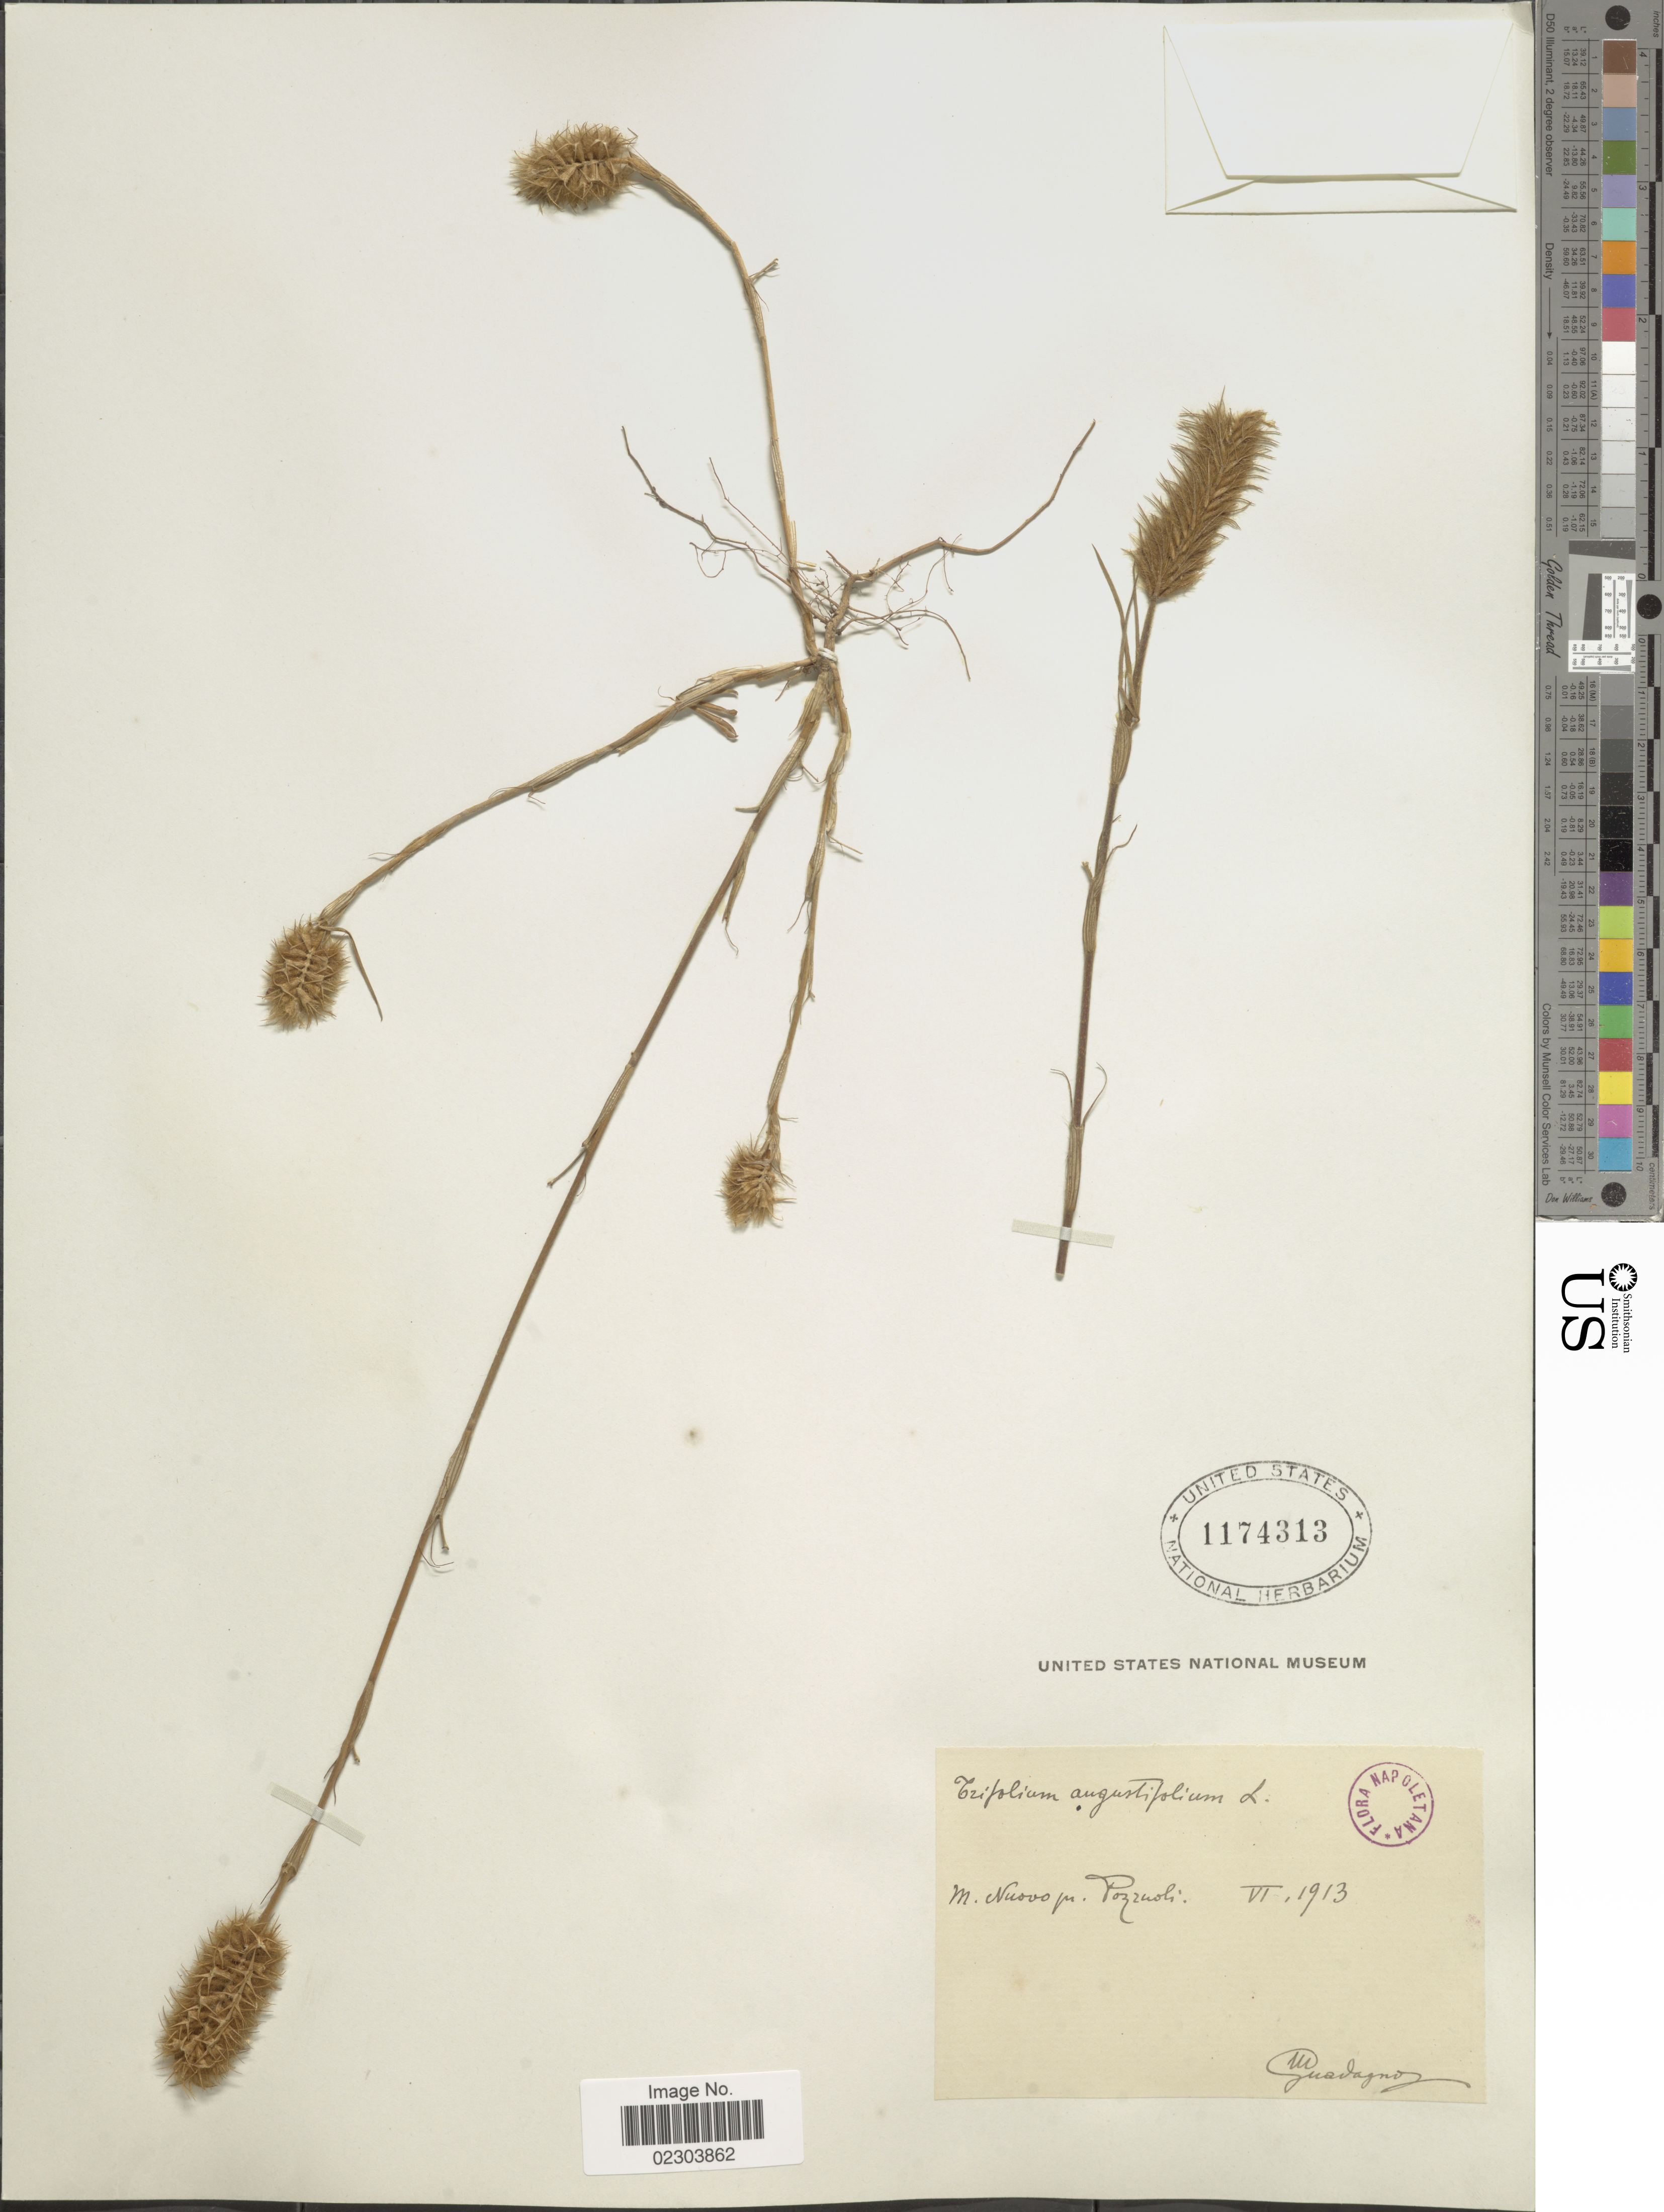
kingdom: Plantae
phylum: Tracheophyta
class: Magnoliopsida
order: Fabales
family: Fabaceae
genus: Trifolium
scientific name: Trifolium angustifolium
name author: L.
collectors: M. Guadagno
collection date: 1913-06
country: Italy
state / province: Campania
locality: M. Nuovo pr. Pozzuoli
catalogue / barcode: US 1174313